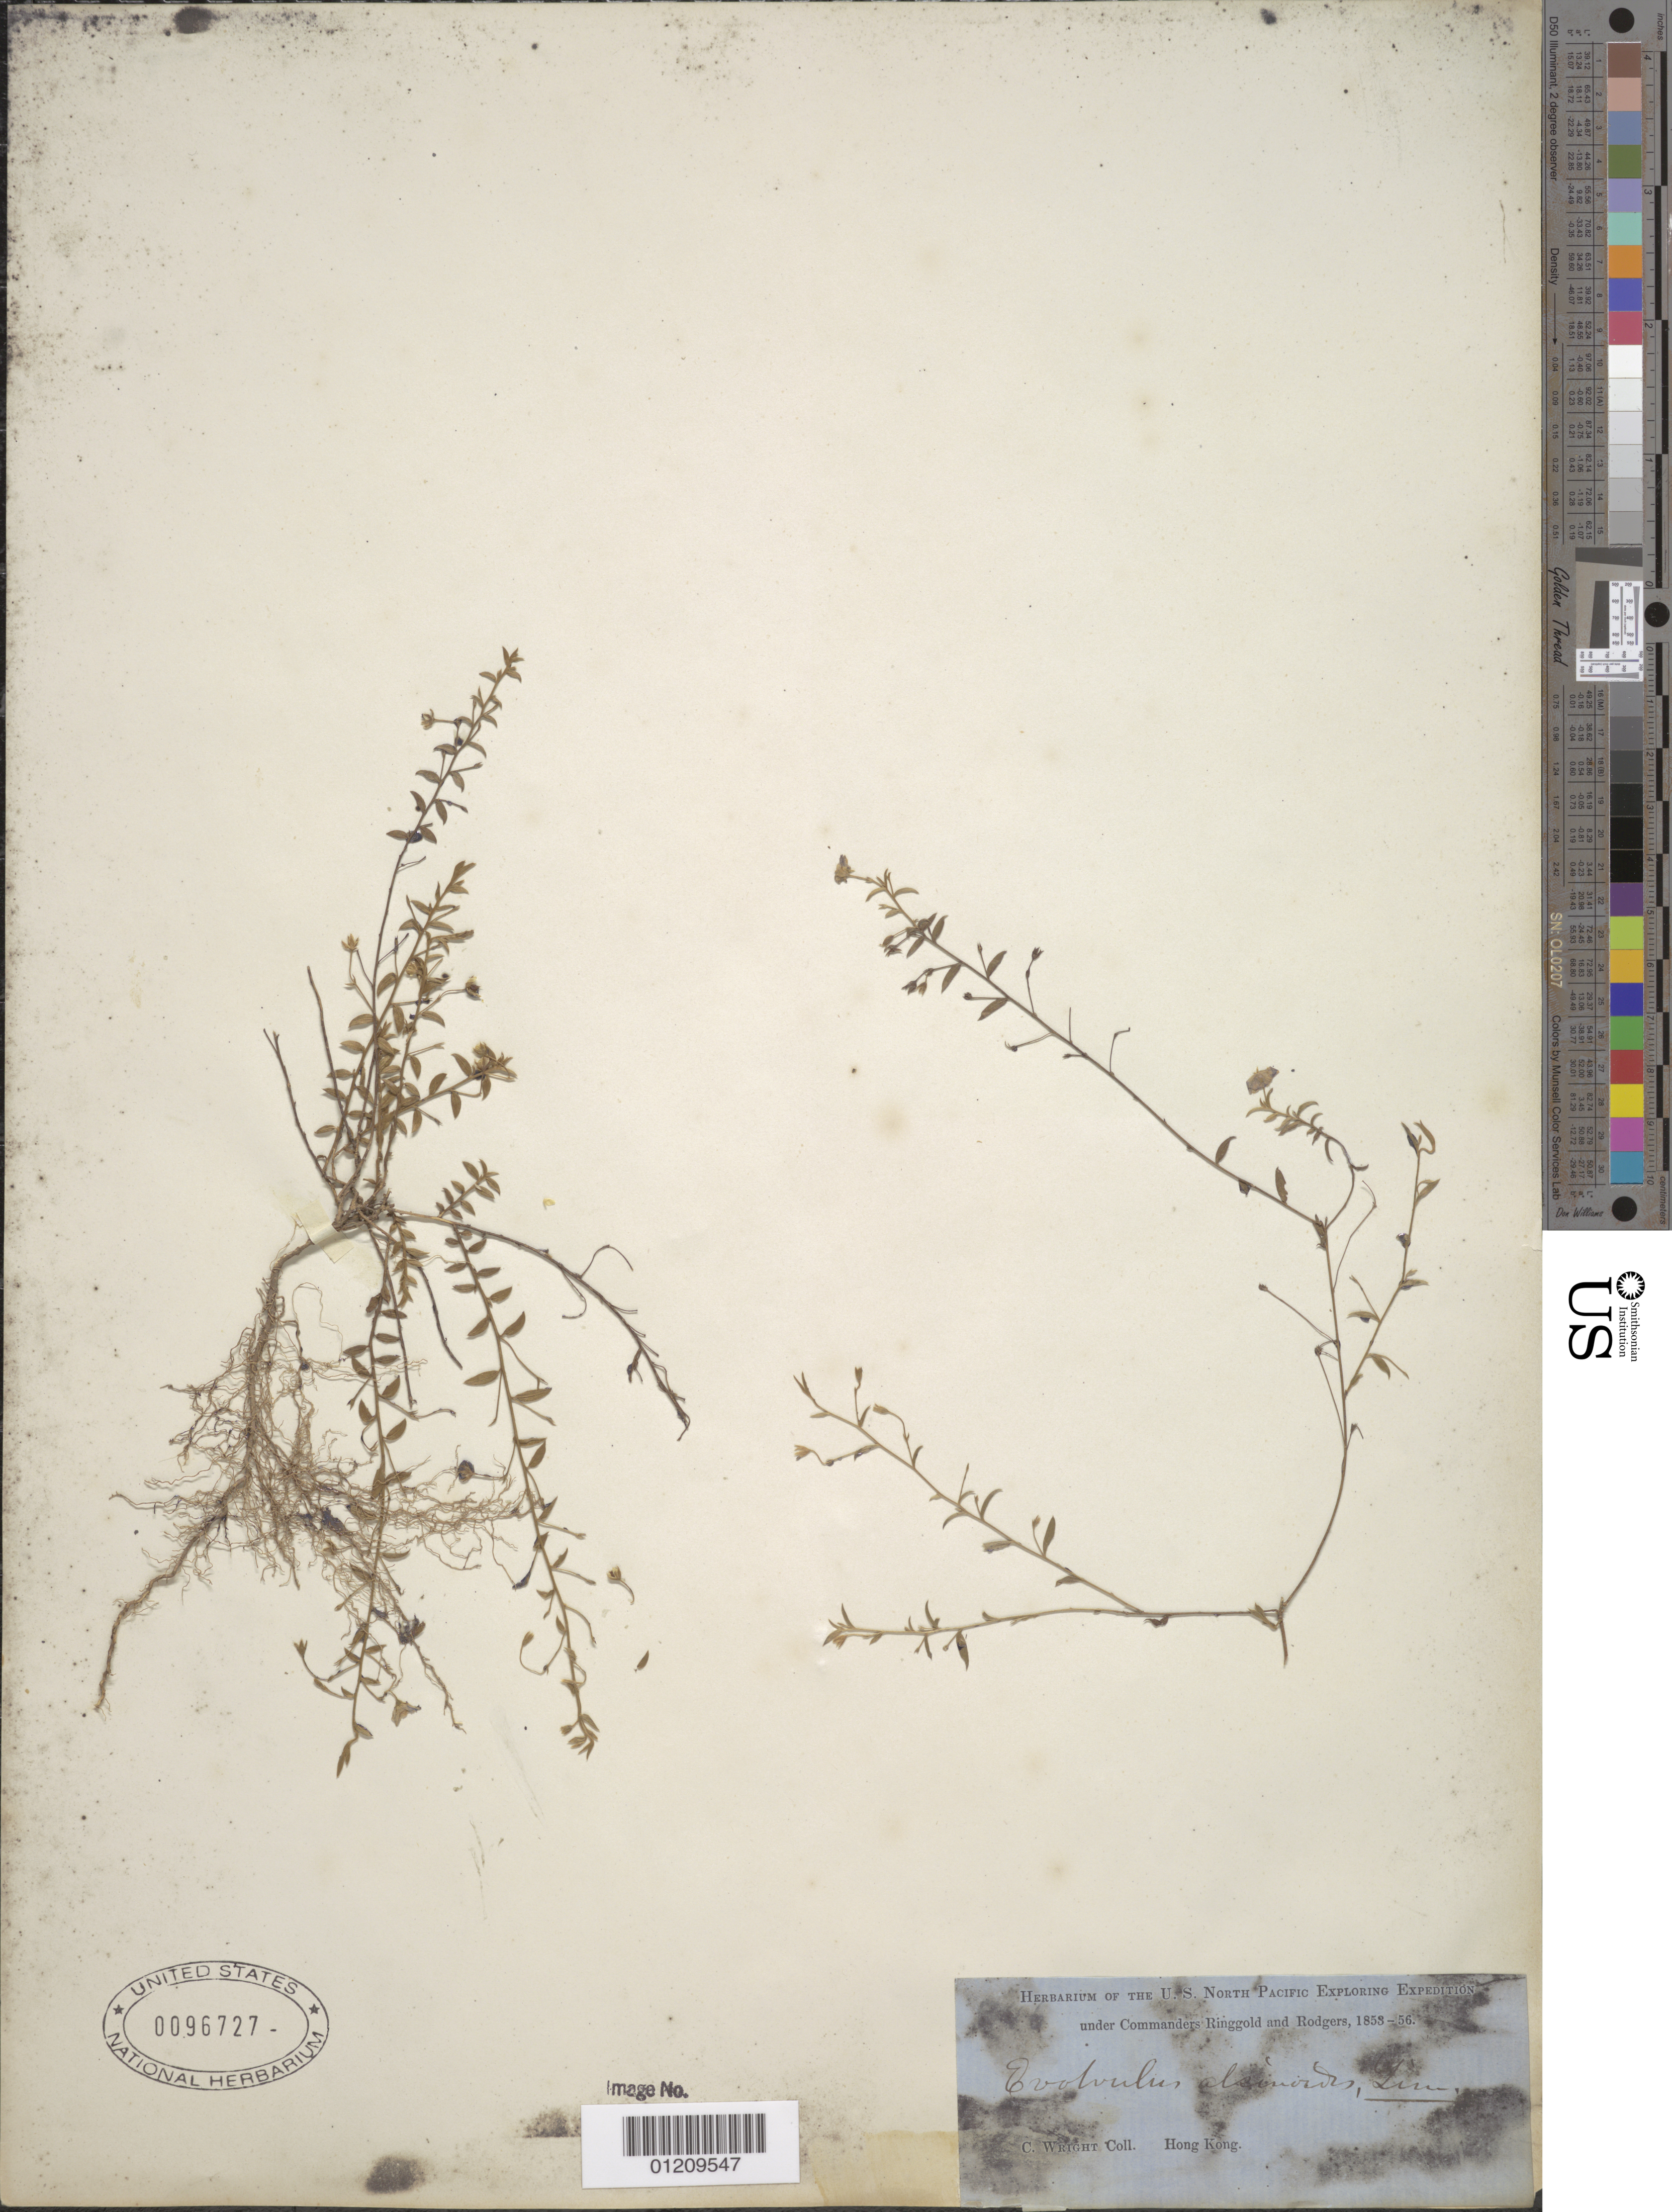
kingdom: Plantae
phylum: Tracheophyta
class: Magnoliopsida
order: Solanales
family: Convolvulaceae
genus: Evolvulus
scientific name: Evolvulus alsinoides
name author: (L.) L.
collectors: C. Wright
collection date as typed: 1853 to -- -- 1856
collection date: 1853/1856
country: China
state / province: Hong Kong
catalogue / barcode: US 96727